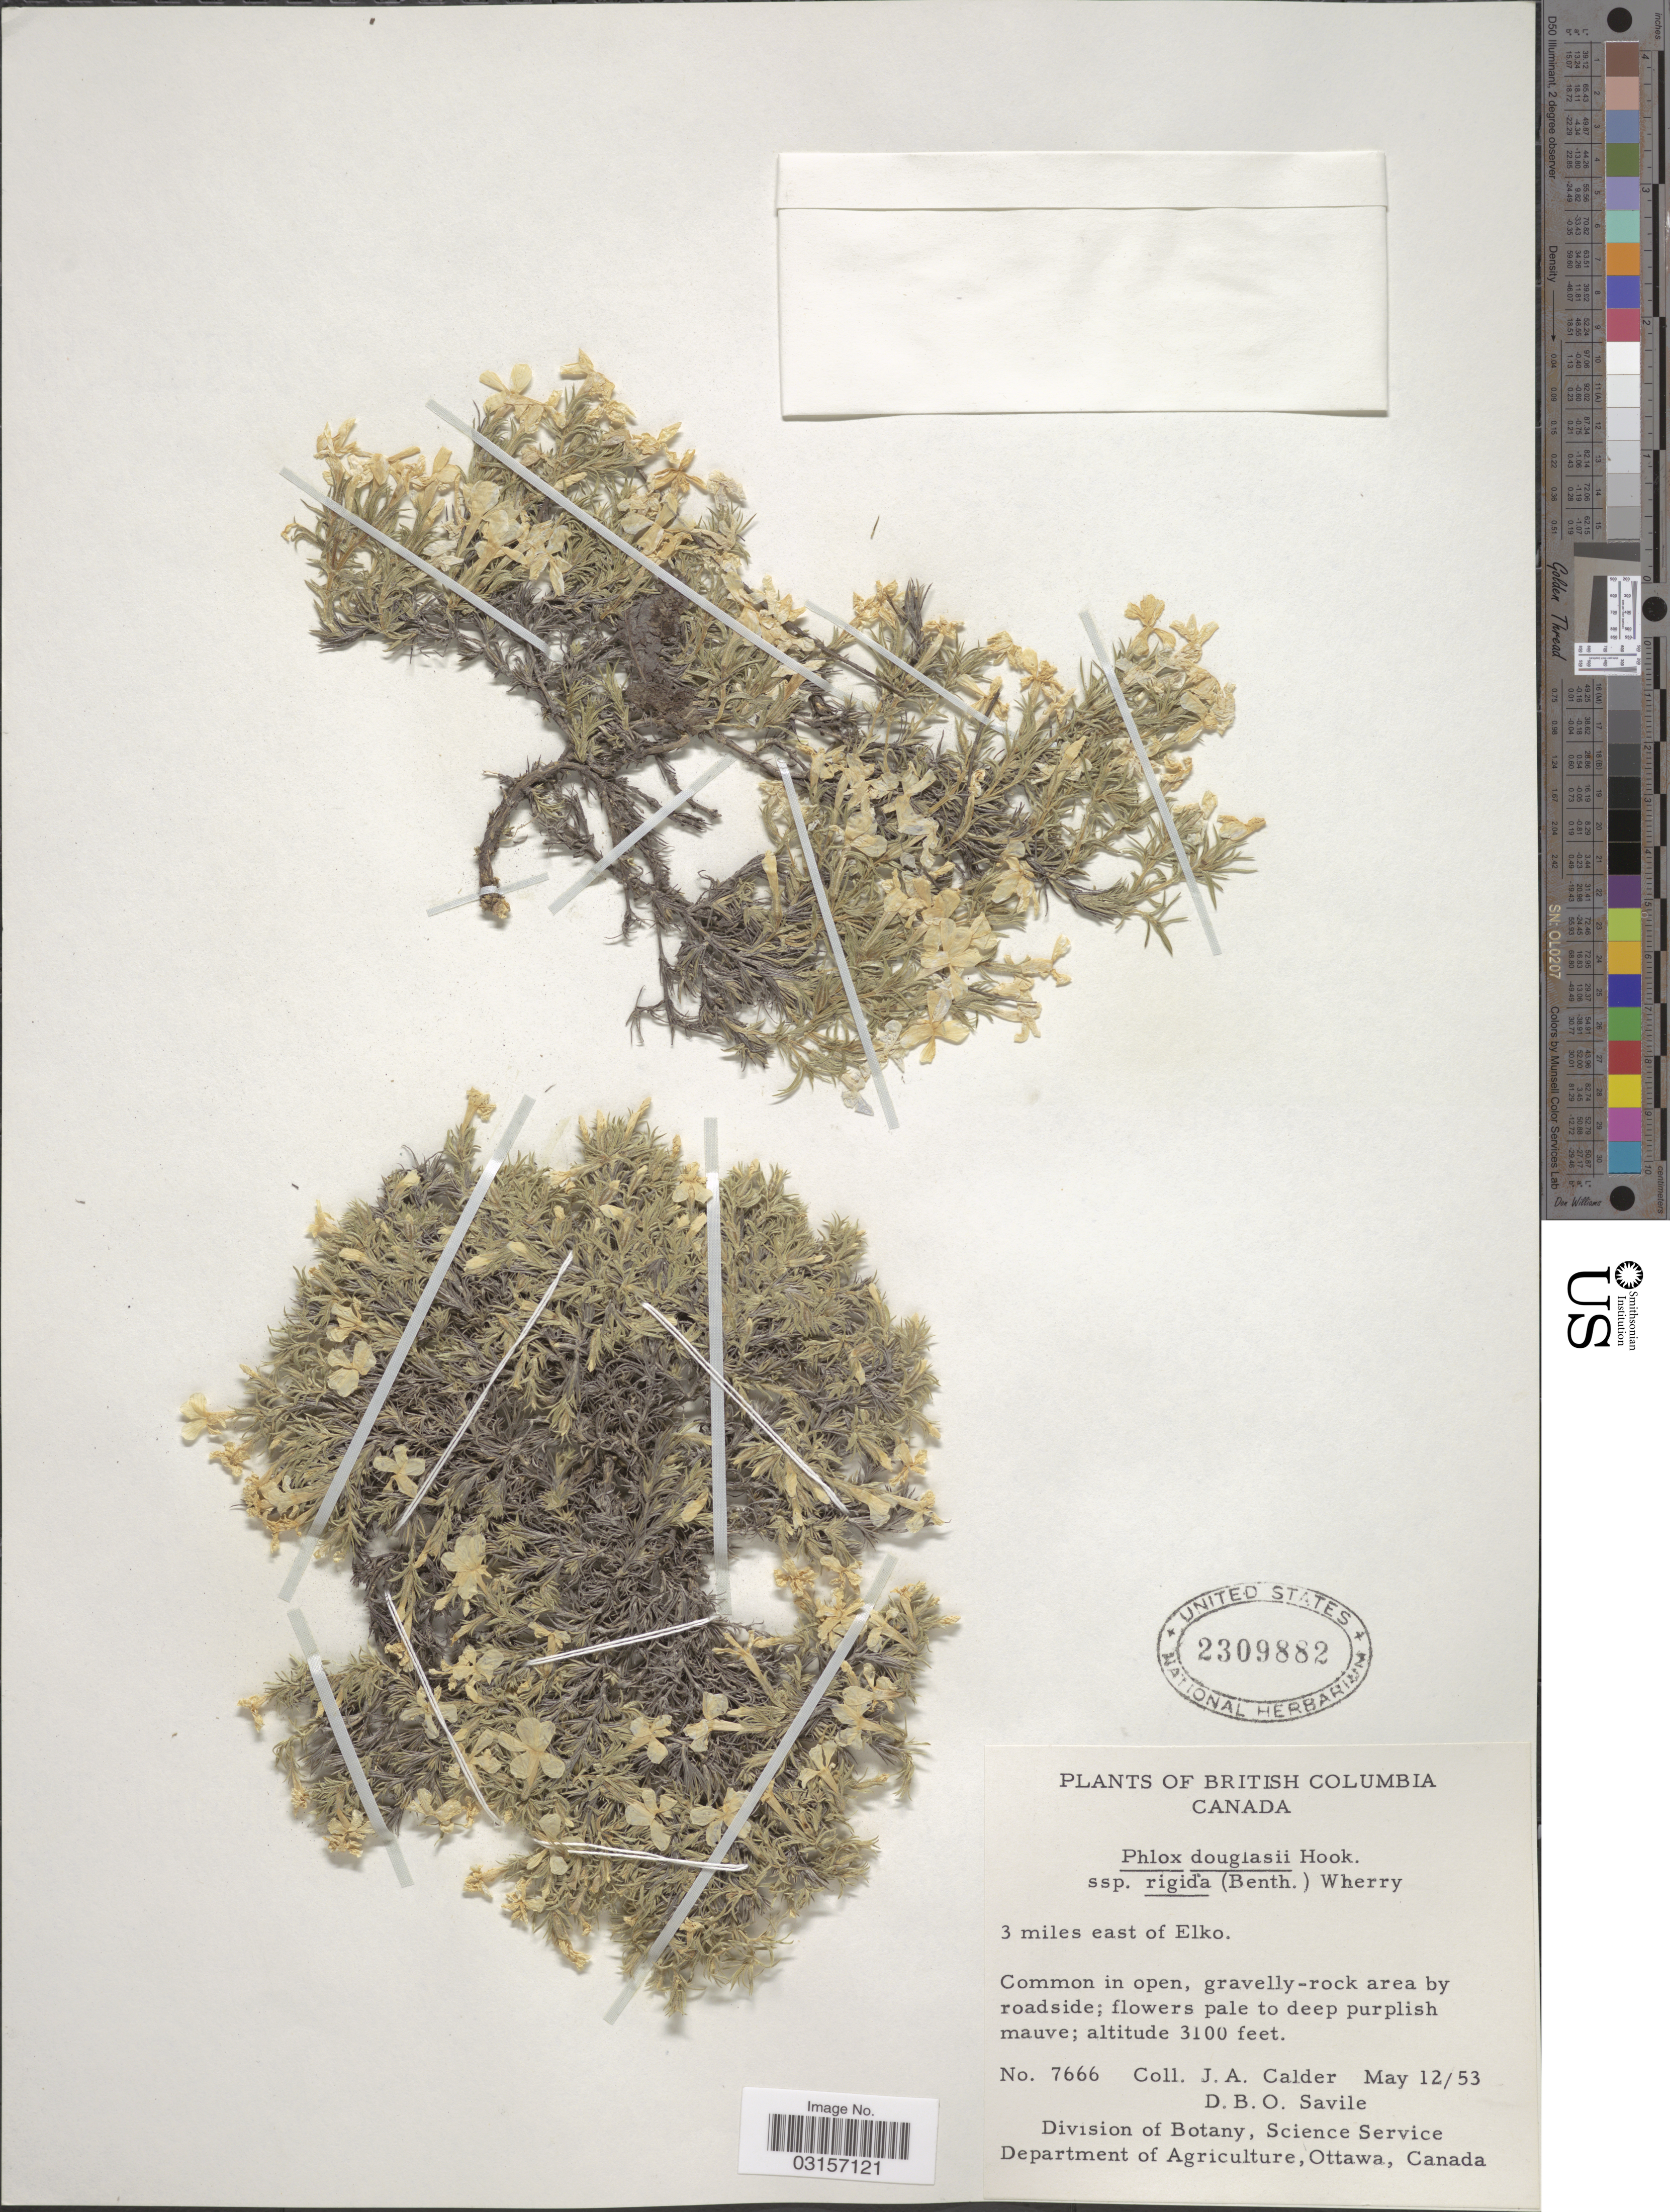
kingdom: Plantae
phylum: Tracheophyta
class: Magnoliopsida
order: Ericales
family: Polemoniaceae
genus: Phlox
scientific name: Phlox caespitosa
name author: Nutt.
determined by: Mayfield, M. H.; Ferguson, C. J.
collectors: J. A. Calder & D. Savile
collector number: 7666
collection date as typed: Transcribed d/m/y: 12/5/53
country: Canada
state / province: British Columbia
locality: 3 miles east of Elko.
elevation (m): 945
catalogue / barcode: US 2309882